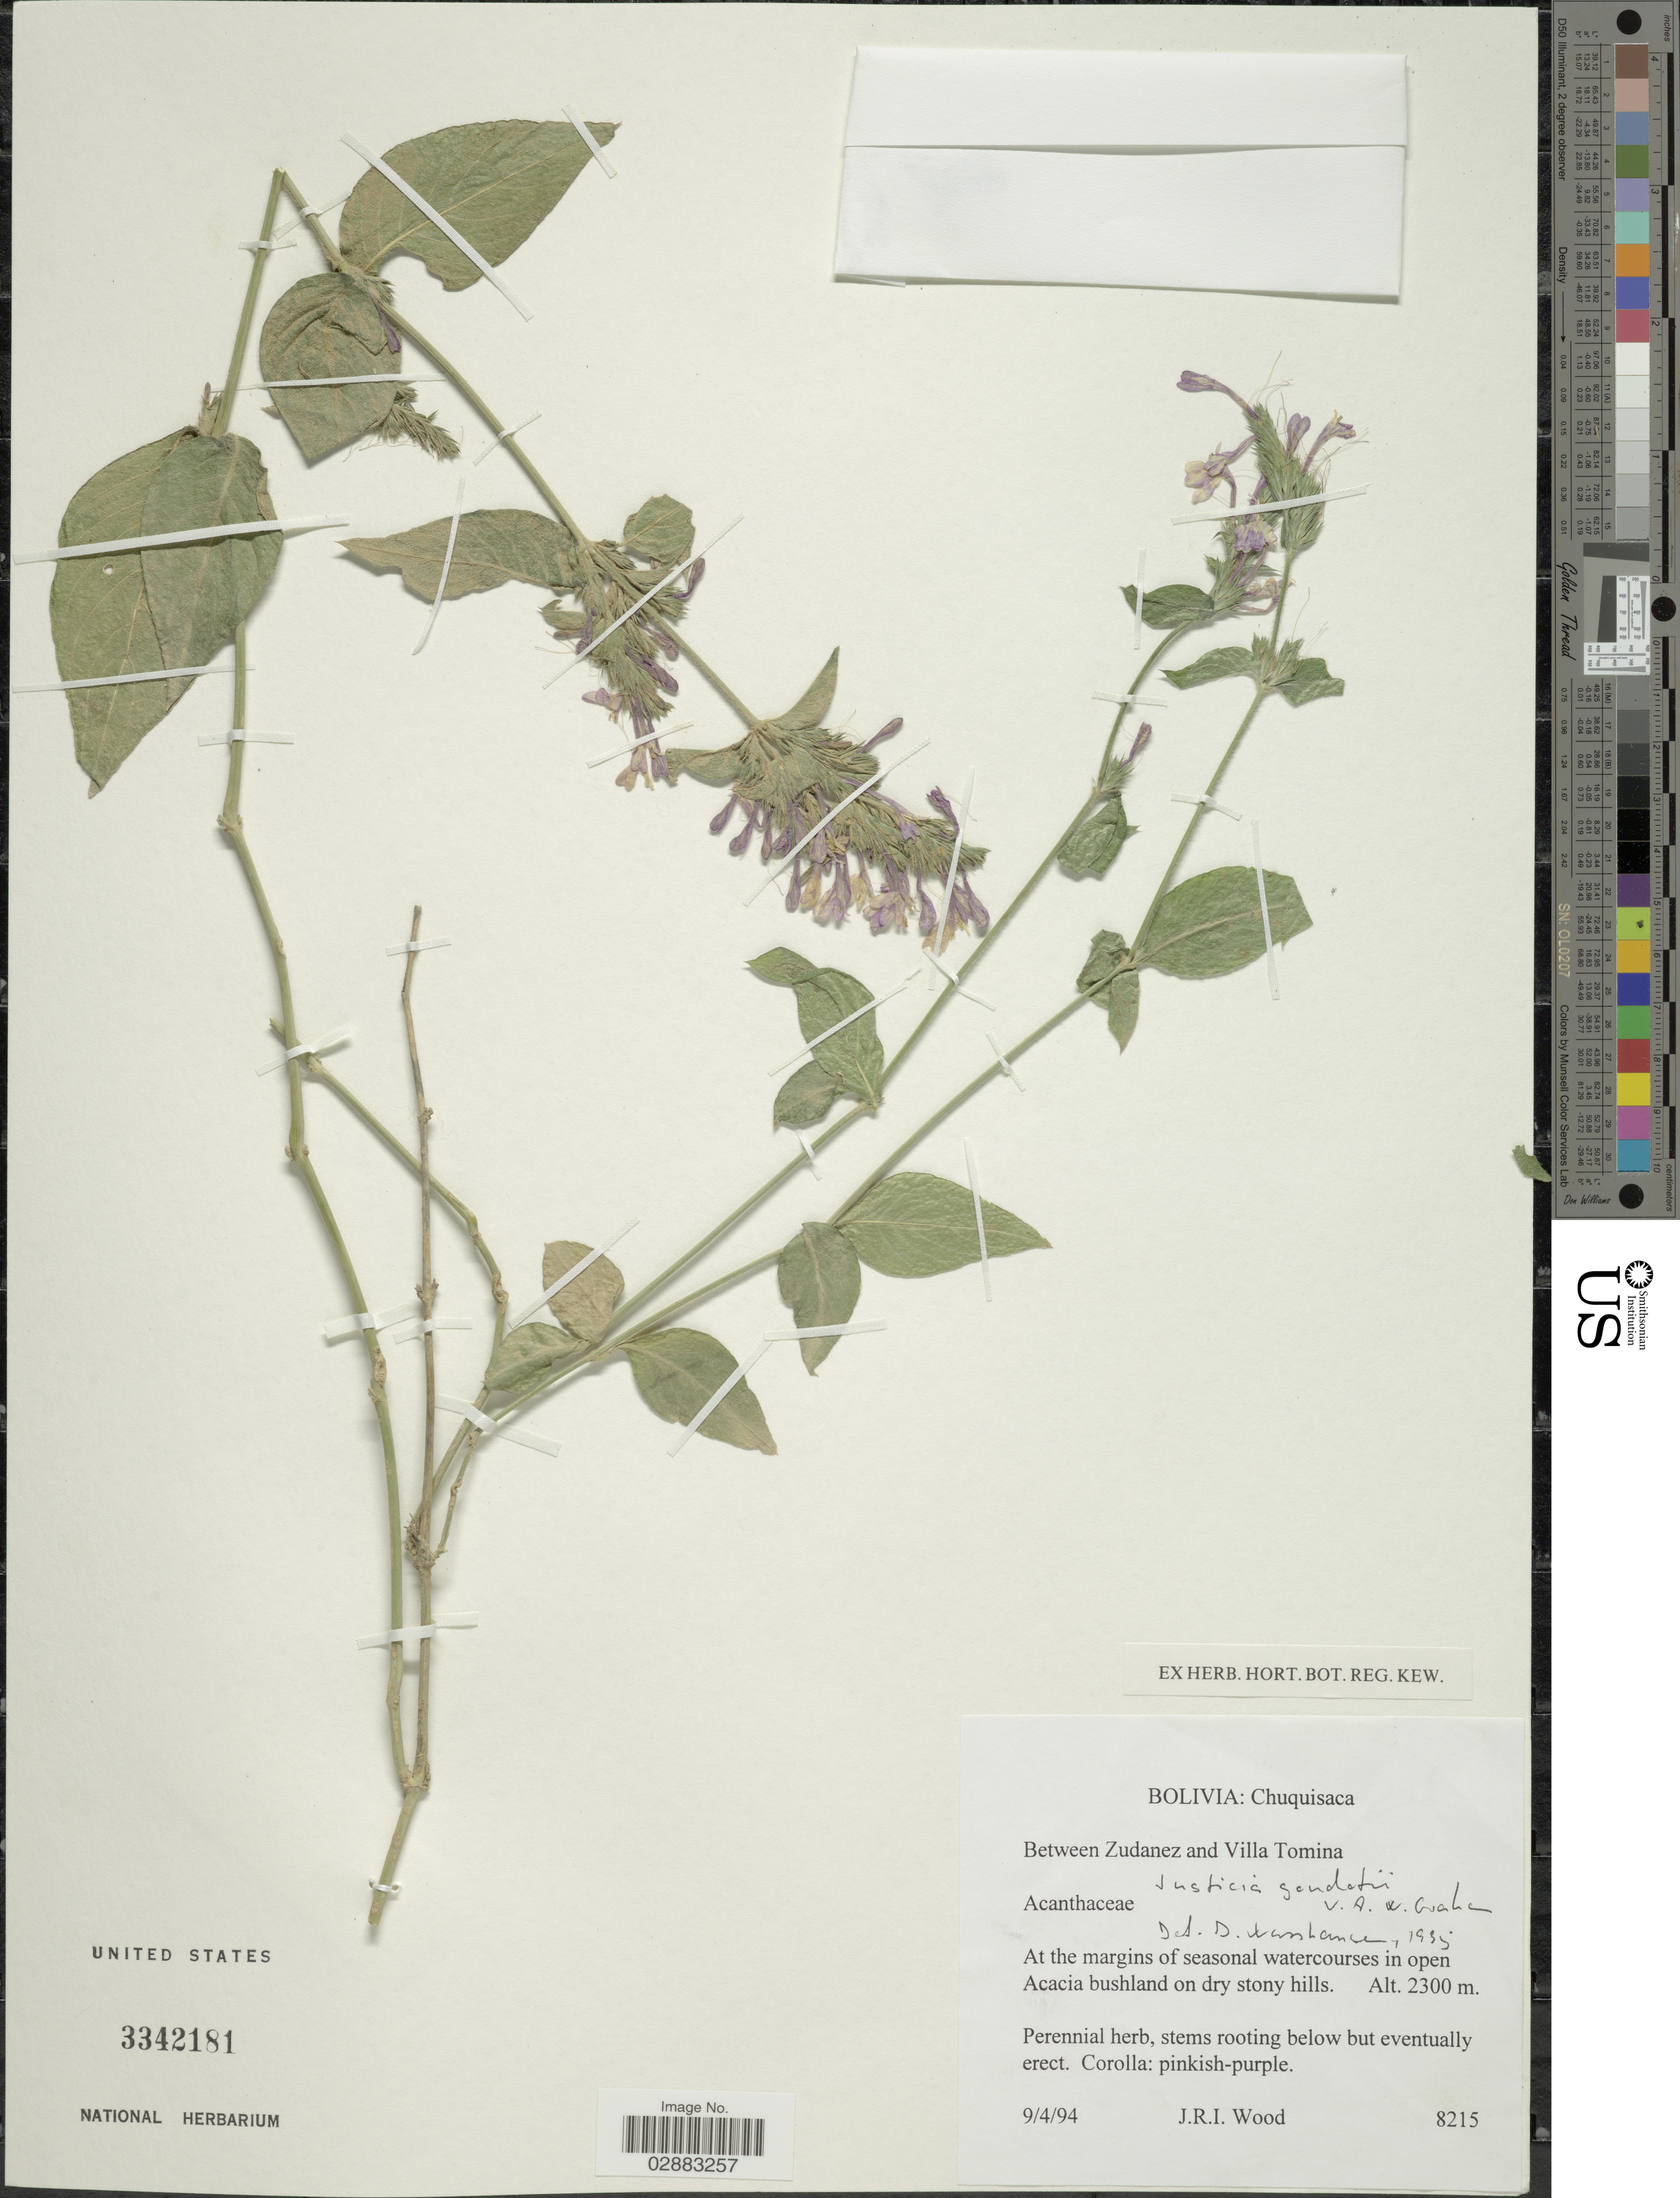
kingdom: Plantae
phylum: Tracheophyta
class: Magnoliopsida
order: Lamiales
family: Acanthaceae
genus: Justicia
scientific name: Justicia goudotii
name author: V.A.W. Graham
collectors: J. R. I. Wood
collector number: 8215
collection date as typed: Transcribed d/m/y: 9/4/94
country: Bolivia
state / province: Chuquisaca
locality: Between Zudanez and Villa Tomina.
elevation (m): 2300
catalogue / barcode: US 3342181